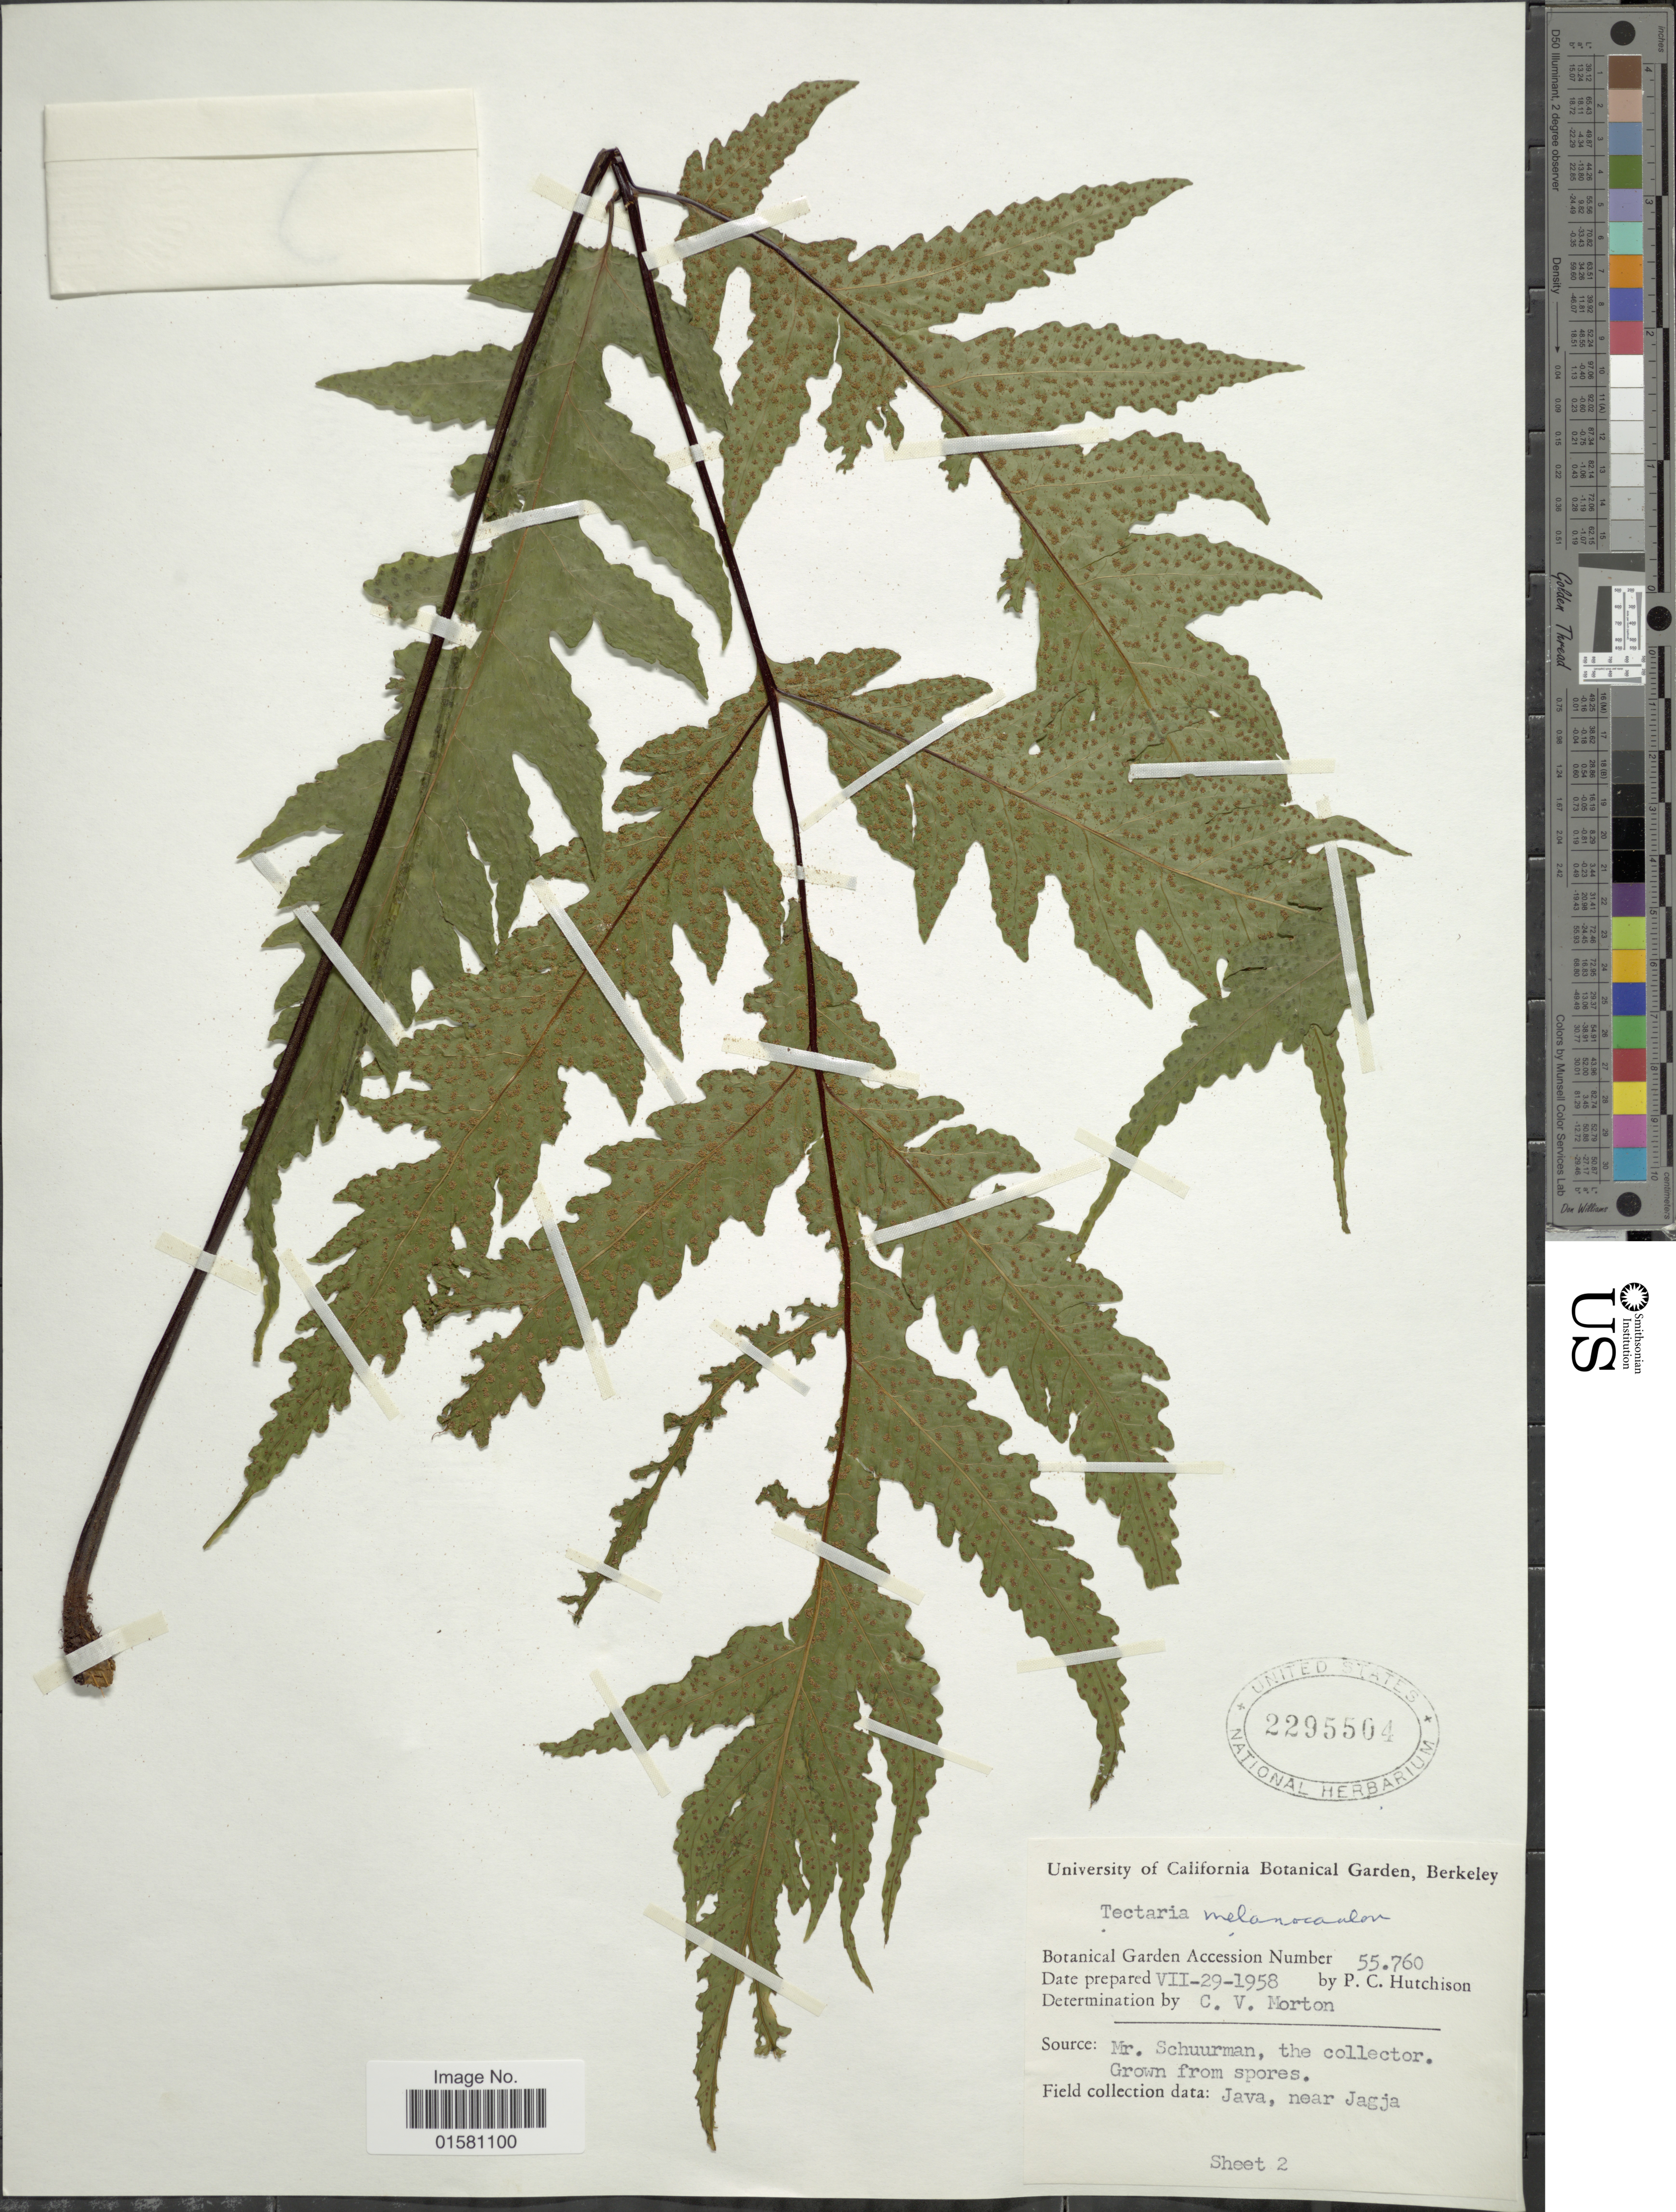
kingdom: Plantae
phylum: Tracheophyta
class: Polypodiopsida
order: Polypodiales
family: Tectariaceae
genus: Tectaria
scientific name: Tectaria melanocaulos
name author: (Bedd.) Copel.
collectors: J. Schuurman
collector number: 55760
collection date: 1958-07-29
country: Indonesia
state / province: Java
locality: Near Jagja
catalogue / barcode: US 2295504